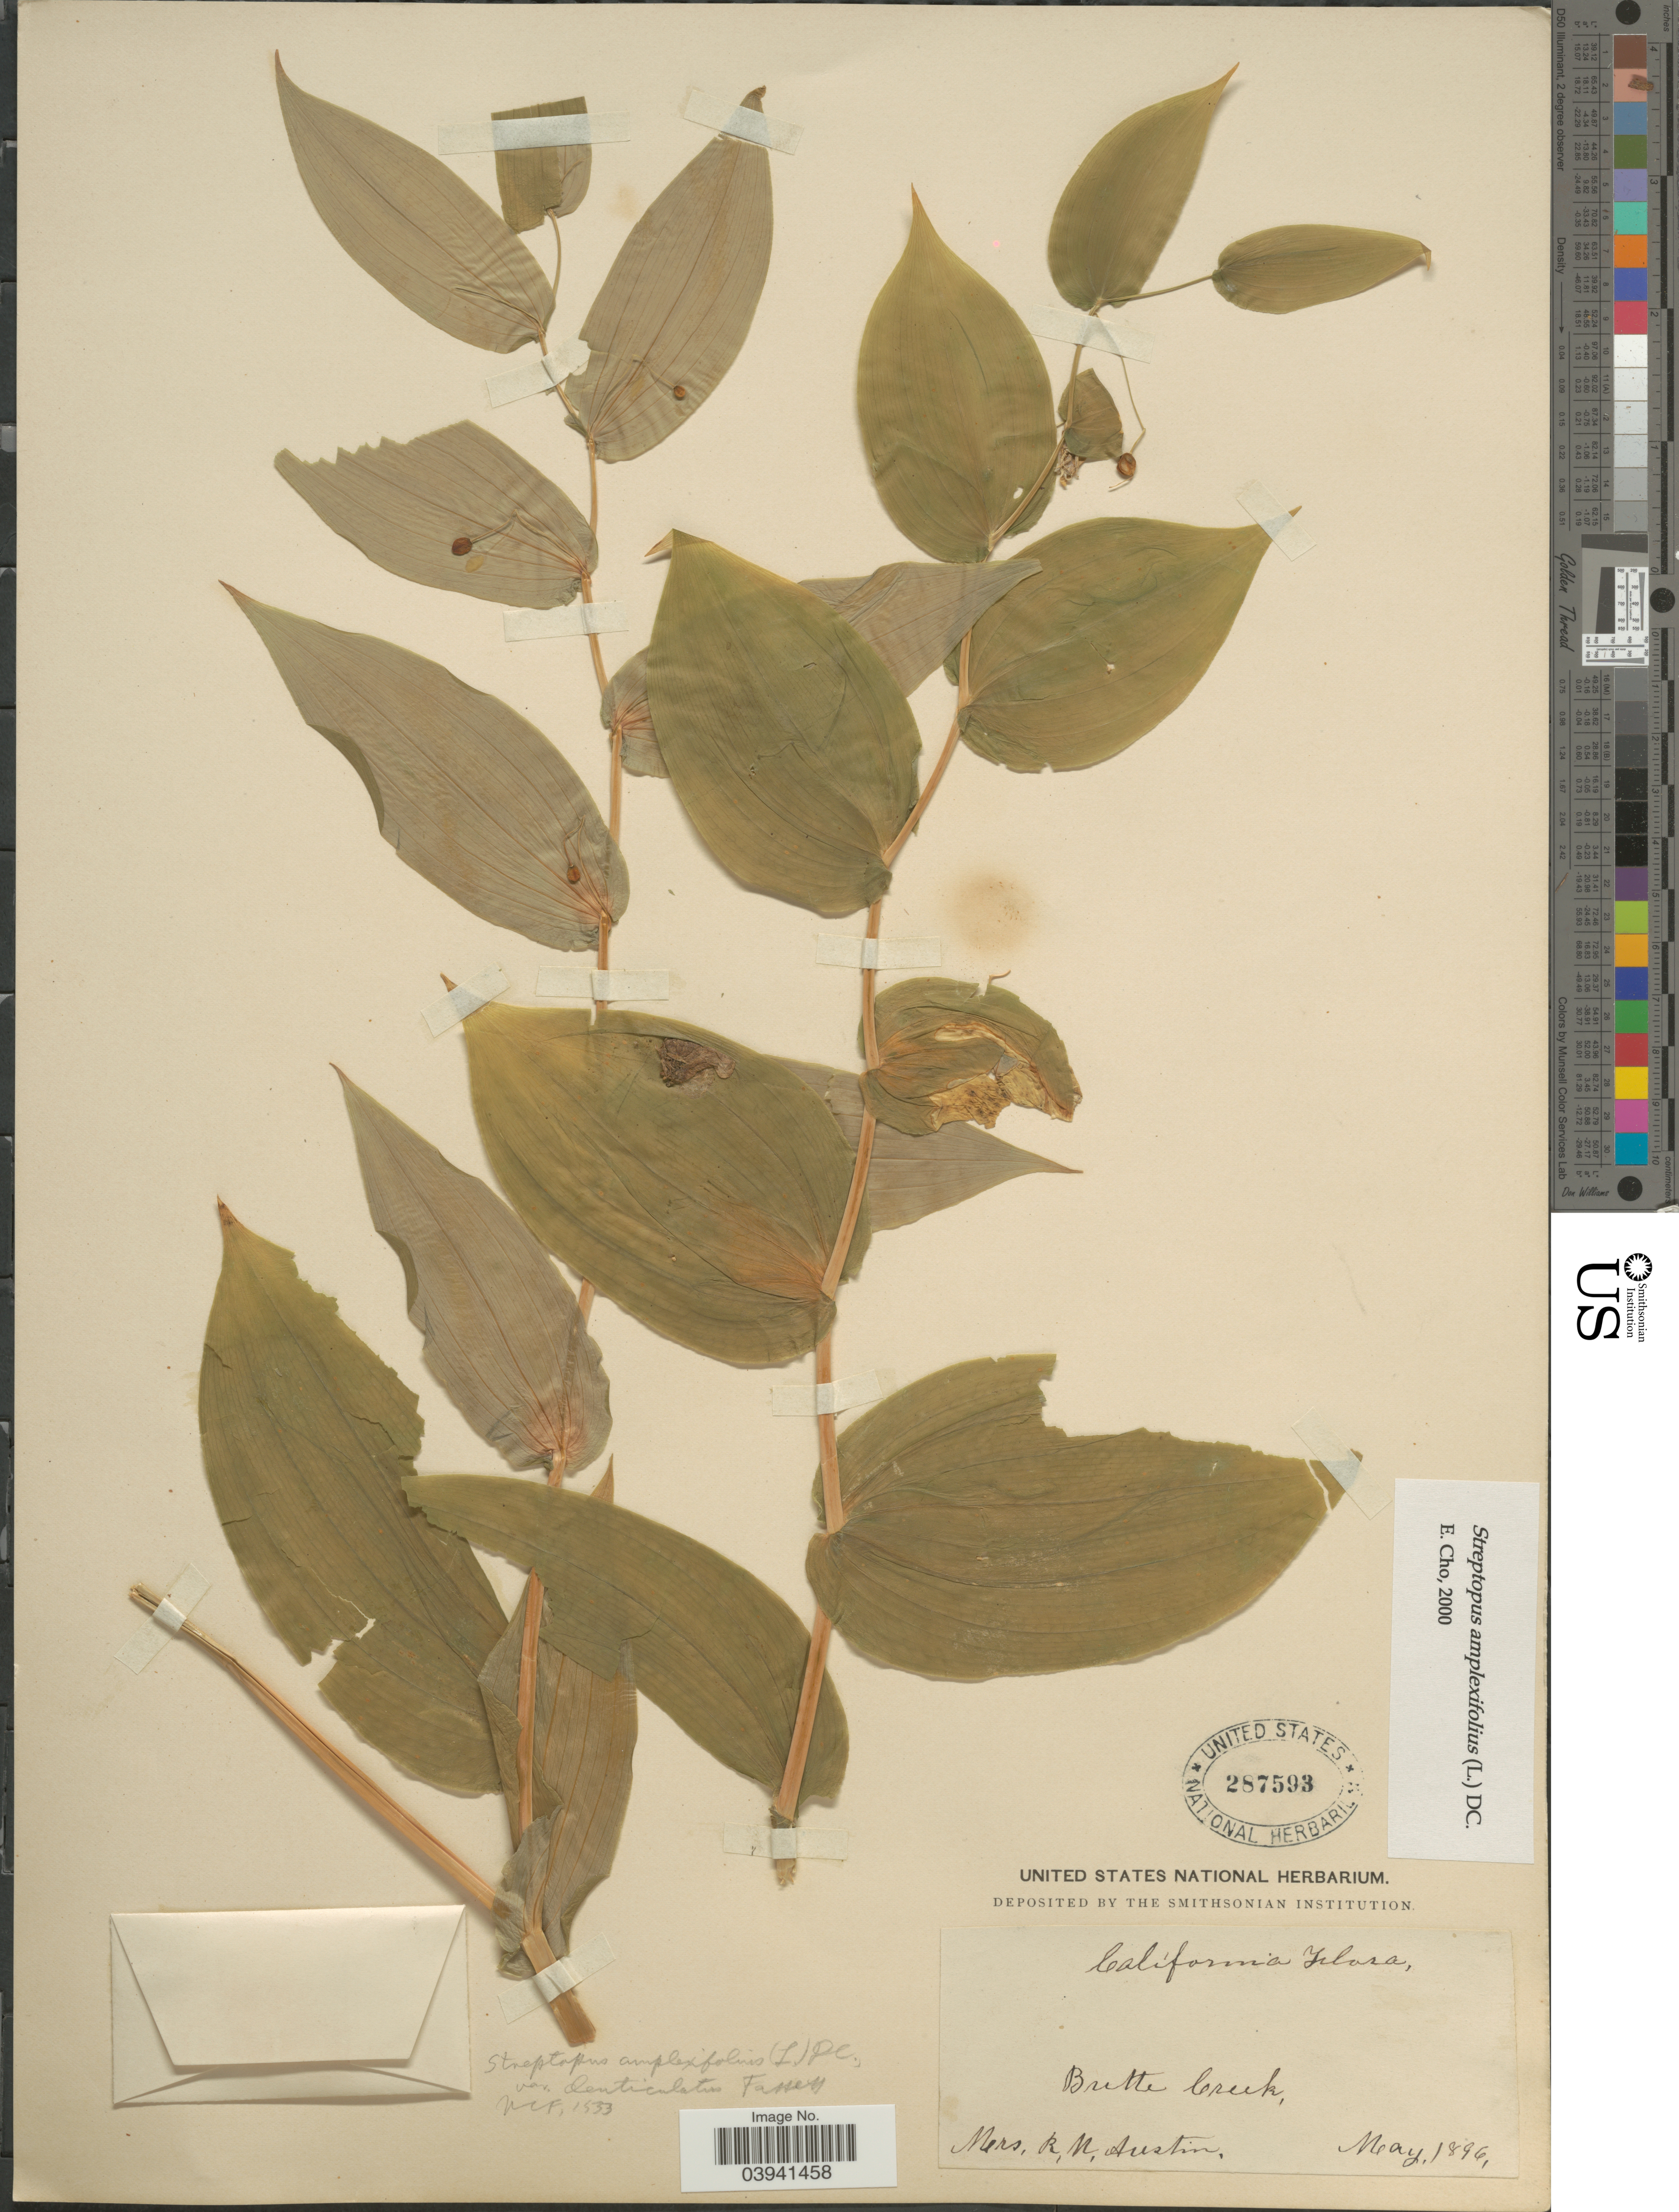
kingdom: Plantae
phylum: Tracheophyta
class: Liliopsida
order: Liliales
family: Liliaceae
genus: Streptopus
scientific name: Streptopus amplexifolius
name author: (L.) DC.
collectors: R. Austin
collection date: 1896-05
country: United States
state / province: California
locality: Butte Creek.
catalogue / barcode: US 287593